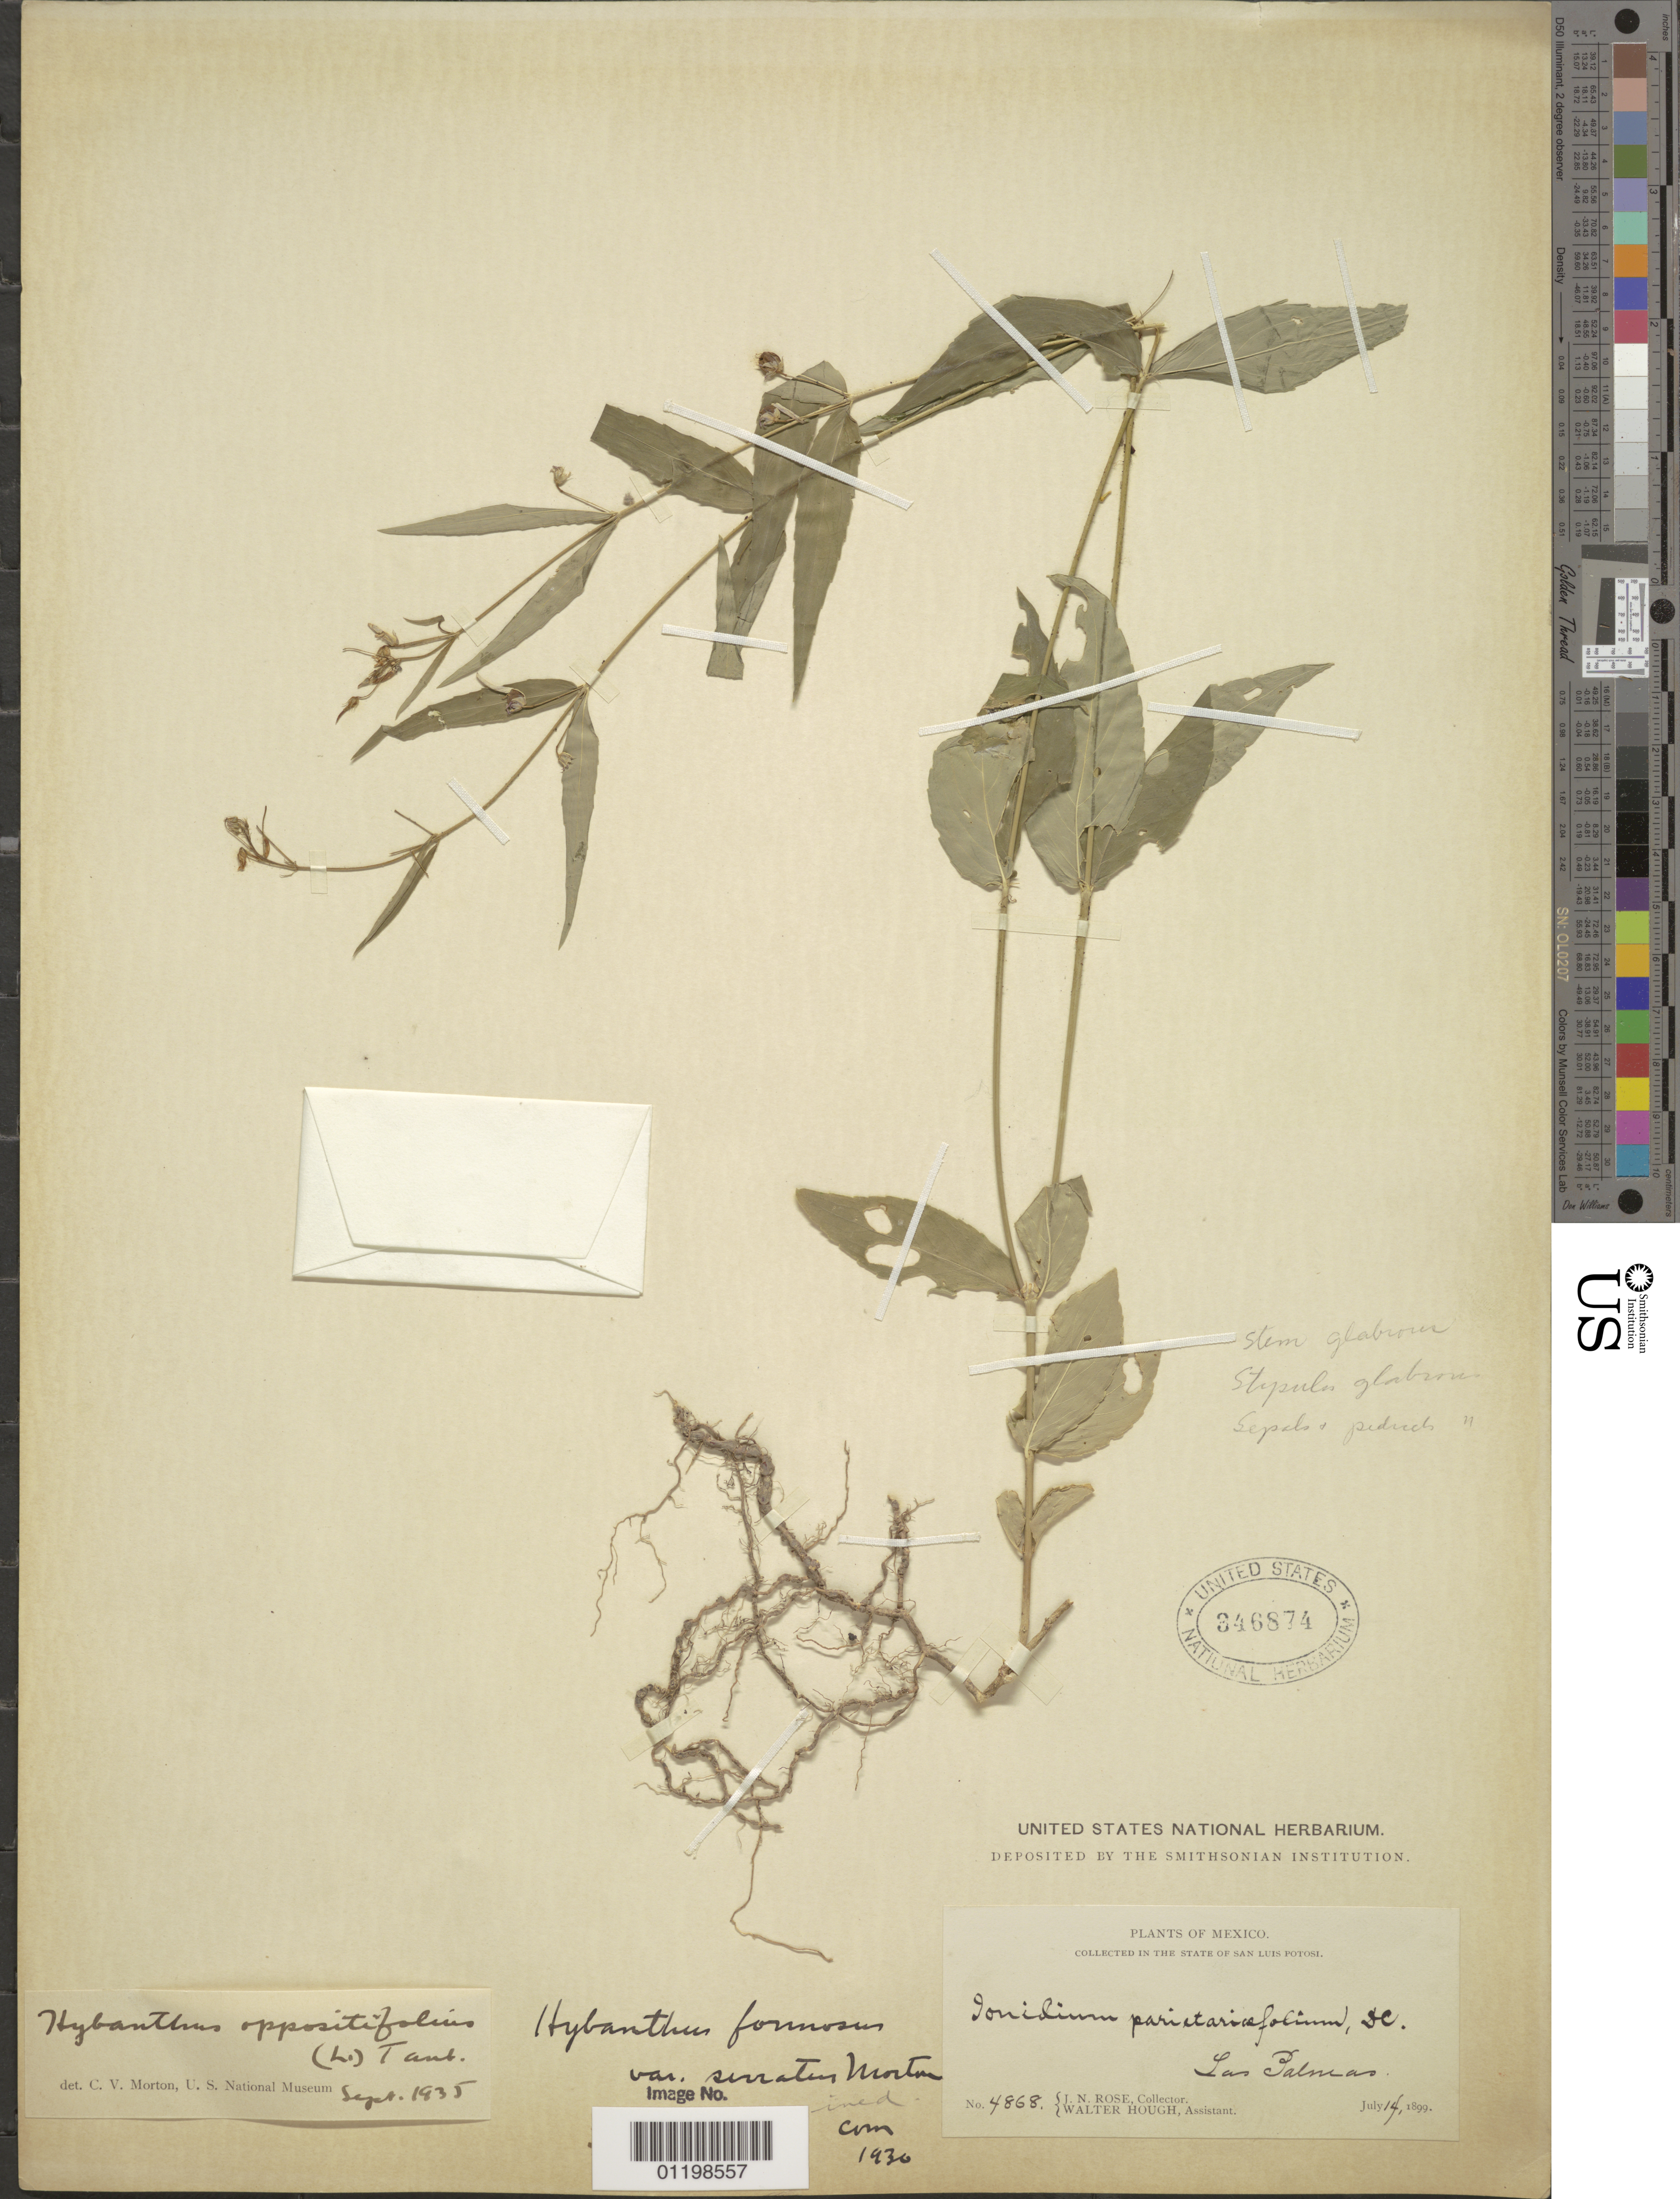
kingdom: Plantae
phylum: Tracheophyta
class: Magnoliopsida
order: Malpighiales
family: Violaceae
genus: Pombalia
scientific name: Pombalia oppositifolia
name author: (L.) Paula-Souza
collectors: J. N. Rose & W. Hough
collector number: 4868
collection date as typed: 14 Jul 1899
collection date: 1899-07-14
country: Mexico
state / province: San Luis Potosí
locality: Las Palmas, State of San Luis Potosí.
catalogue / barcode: US 346874